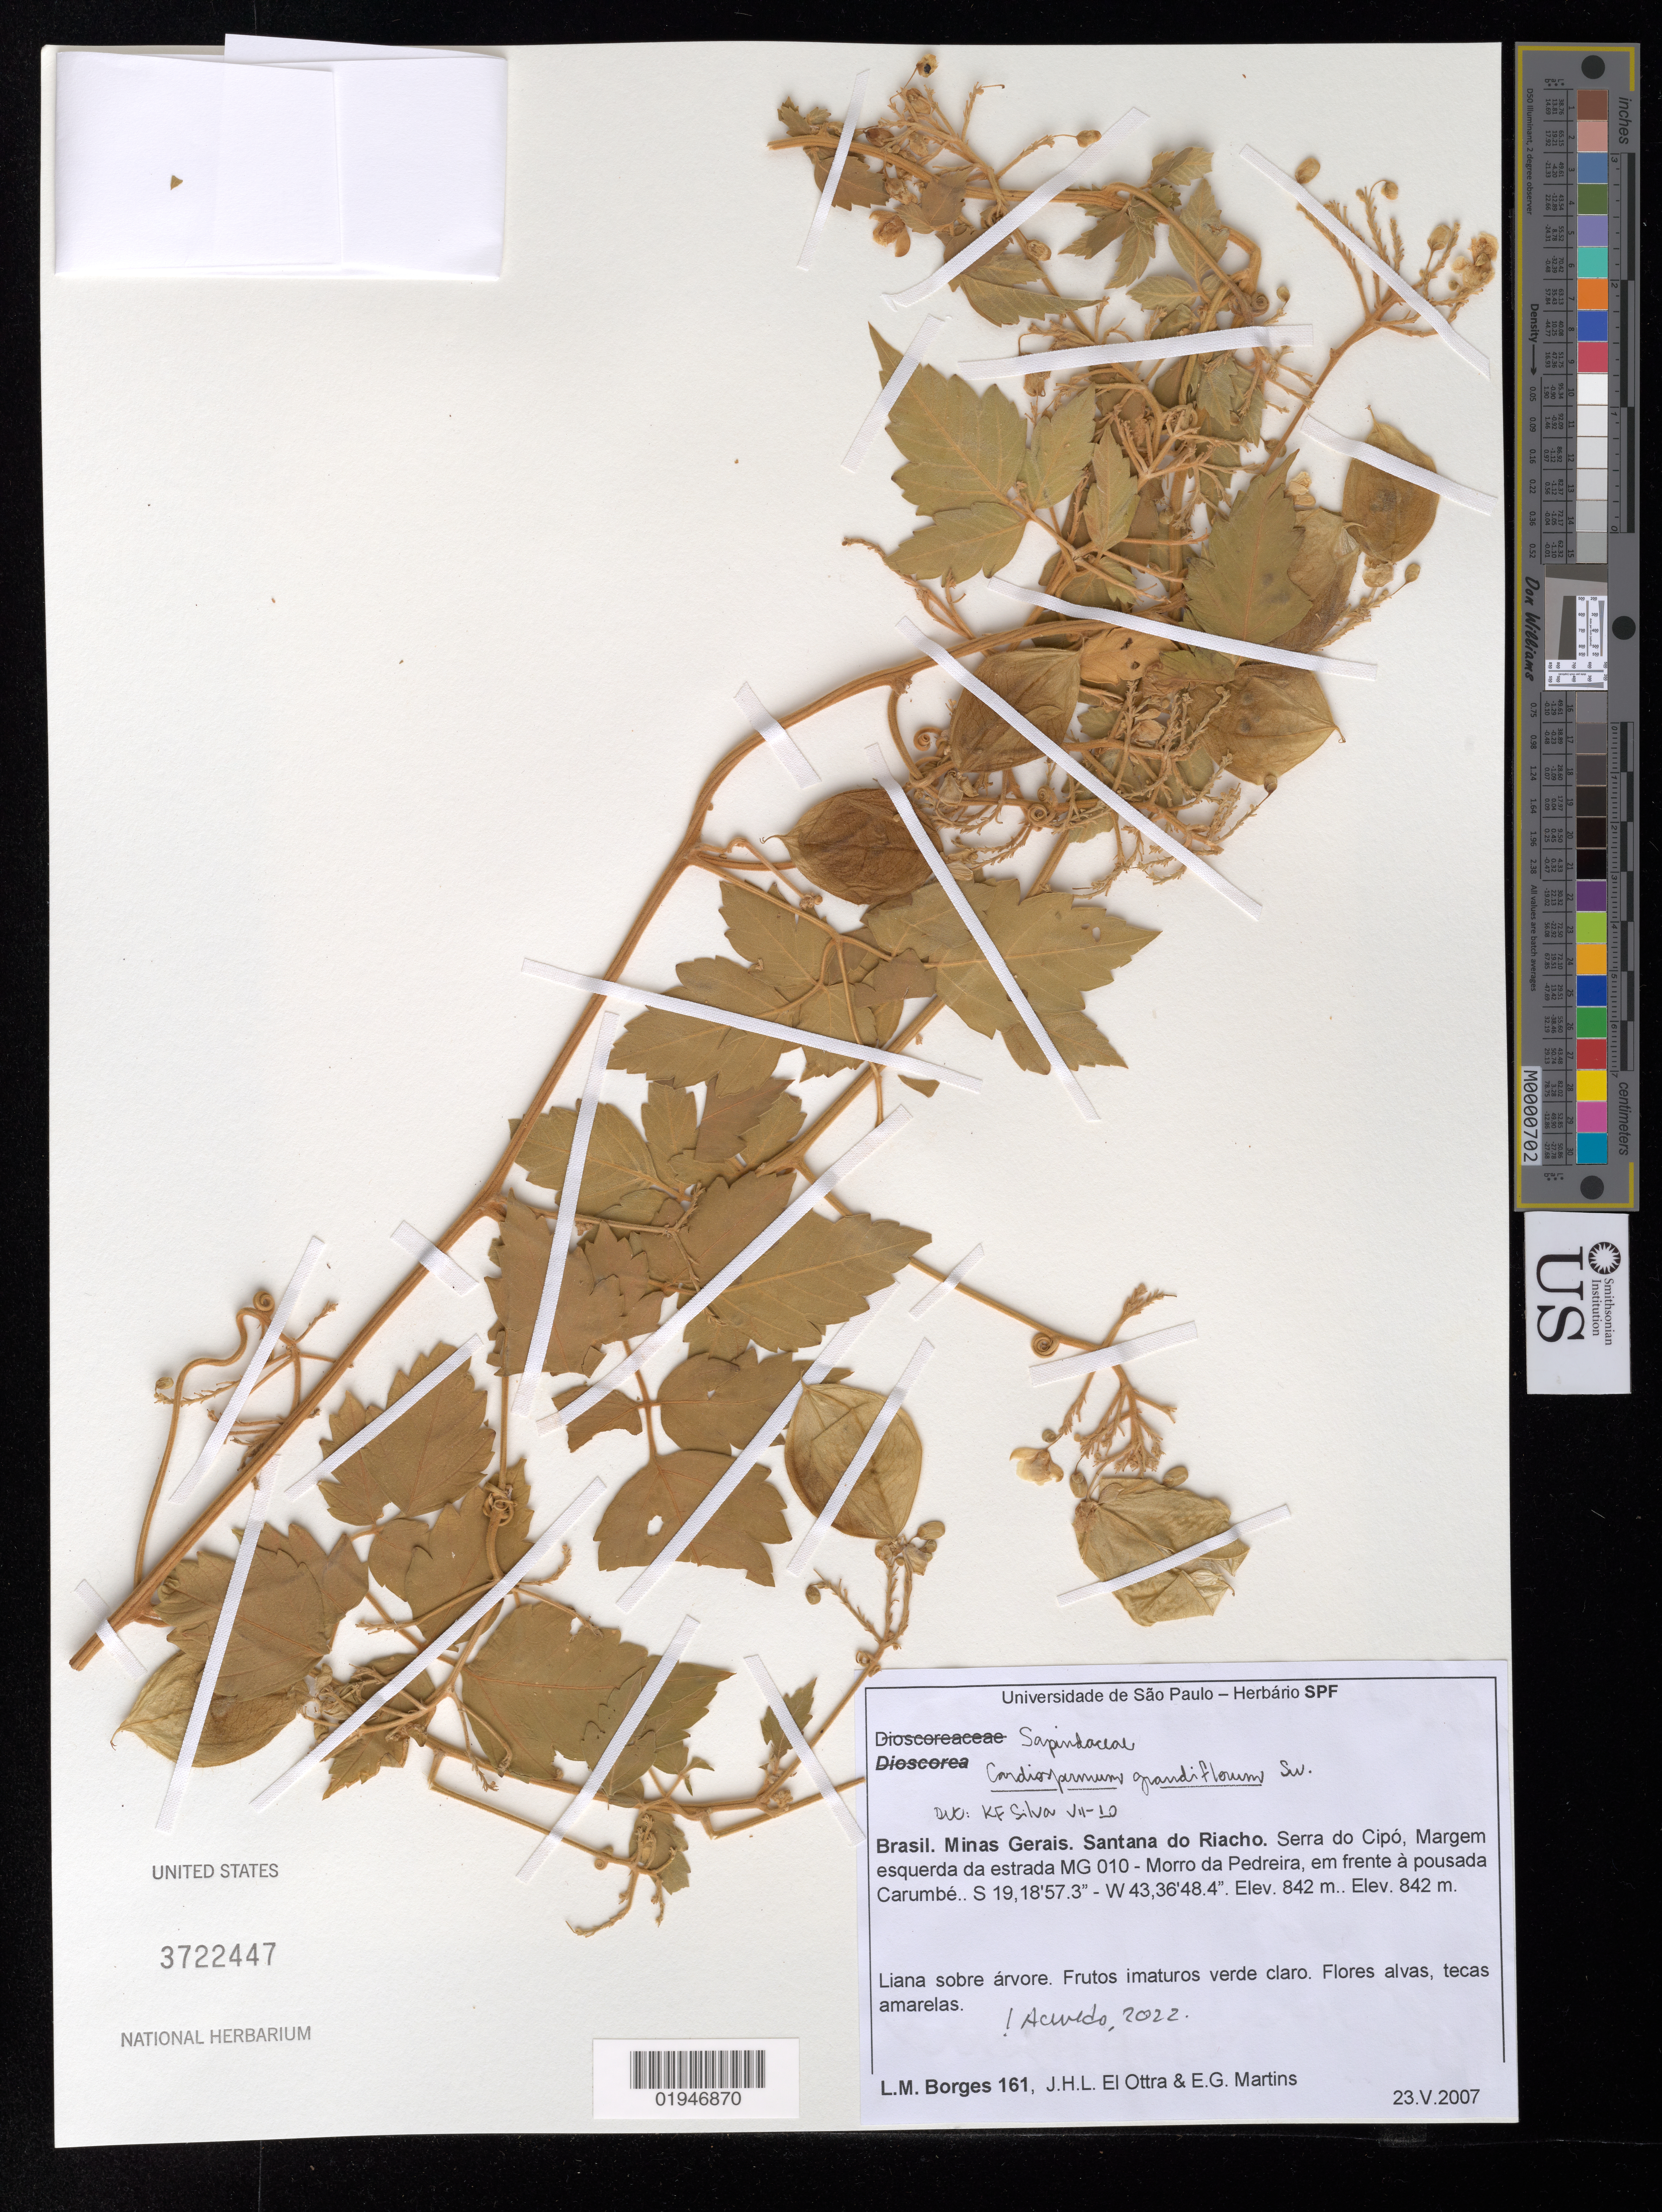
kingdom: Plantae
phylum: Tracheophyta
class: Magnoliopsida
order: Sapindales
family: Sapindaceae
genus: Cardiospermum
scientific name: Cardiospermum grandiflorum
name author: Sw.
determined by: Silva, K.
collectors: L. M. Borges, J. El Ottra & E. Martins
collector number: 161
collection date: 2007-05-23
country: Brazil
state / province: Minas Gerais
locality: Santana do Riacho.Serra do Cipó, margem esquerda da estrada MG 010 - Morro da Pedreira, em frente à pousada Caumbé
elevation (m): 842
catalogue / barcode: US 3722447